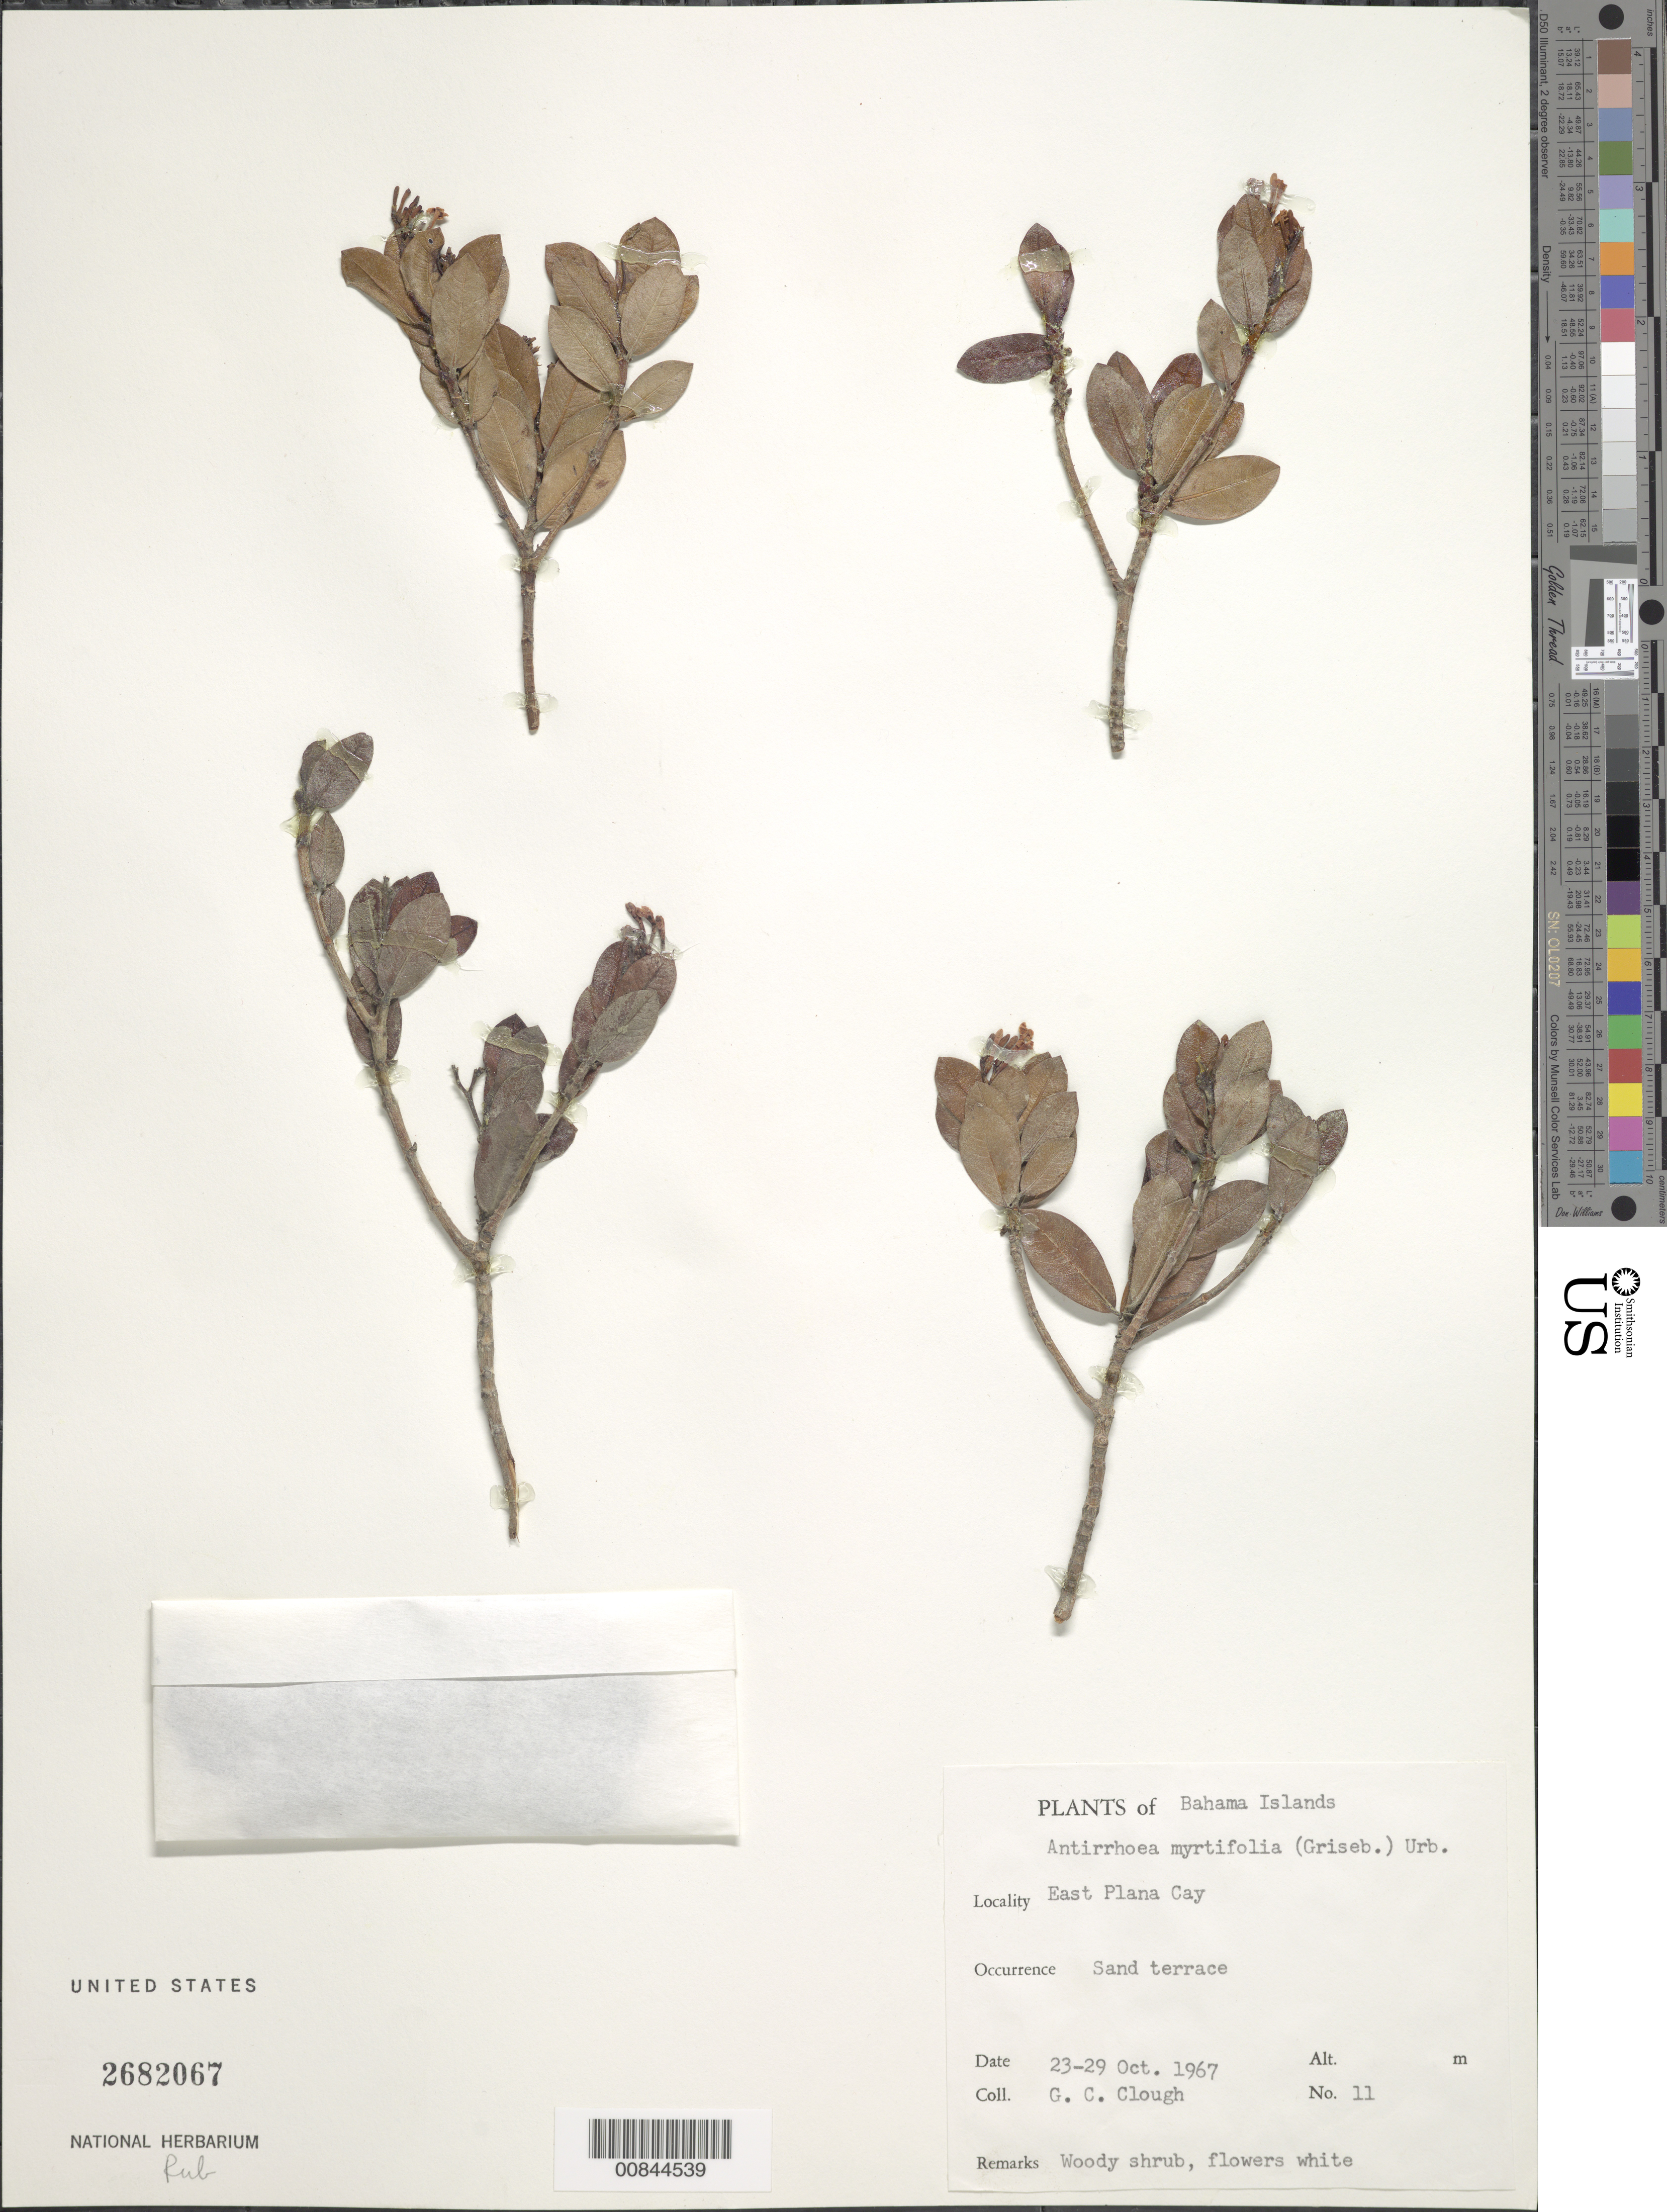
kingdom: Plantae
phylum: Tracheophyta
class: Magnoliopsida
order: Gentianales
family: Rubiaceae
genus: Stenostomum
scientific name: Stenostomum myrtifolium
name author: Griseb.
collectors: G. Clough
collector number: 11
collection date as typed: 23 Oct 1967 to 29 Oct 1967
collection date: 1967-10-23/1967-10-29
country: Bahamas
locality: East Plana Cay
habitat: Sand terrace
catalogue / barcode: US 2682067